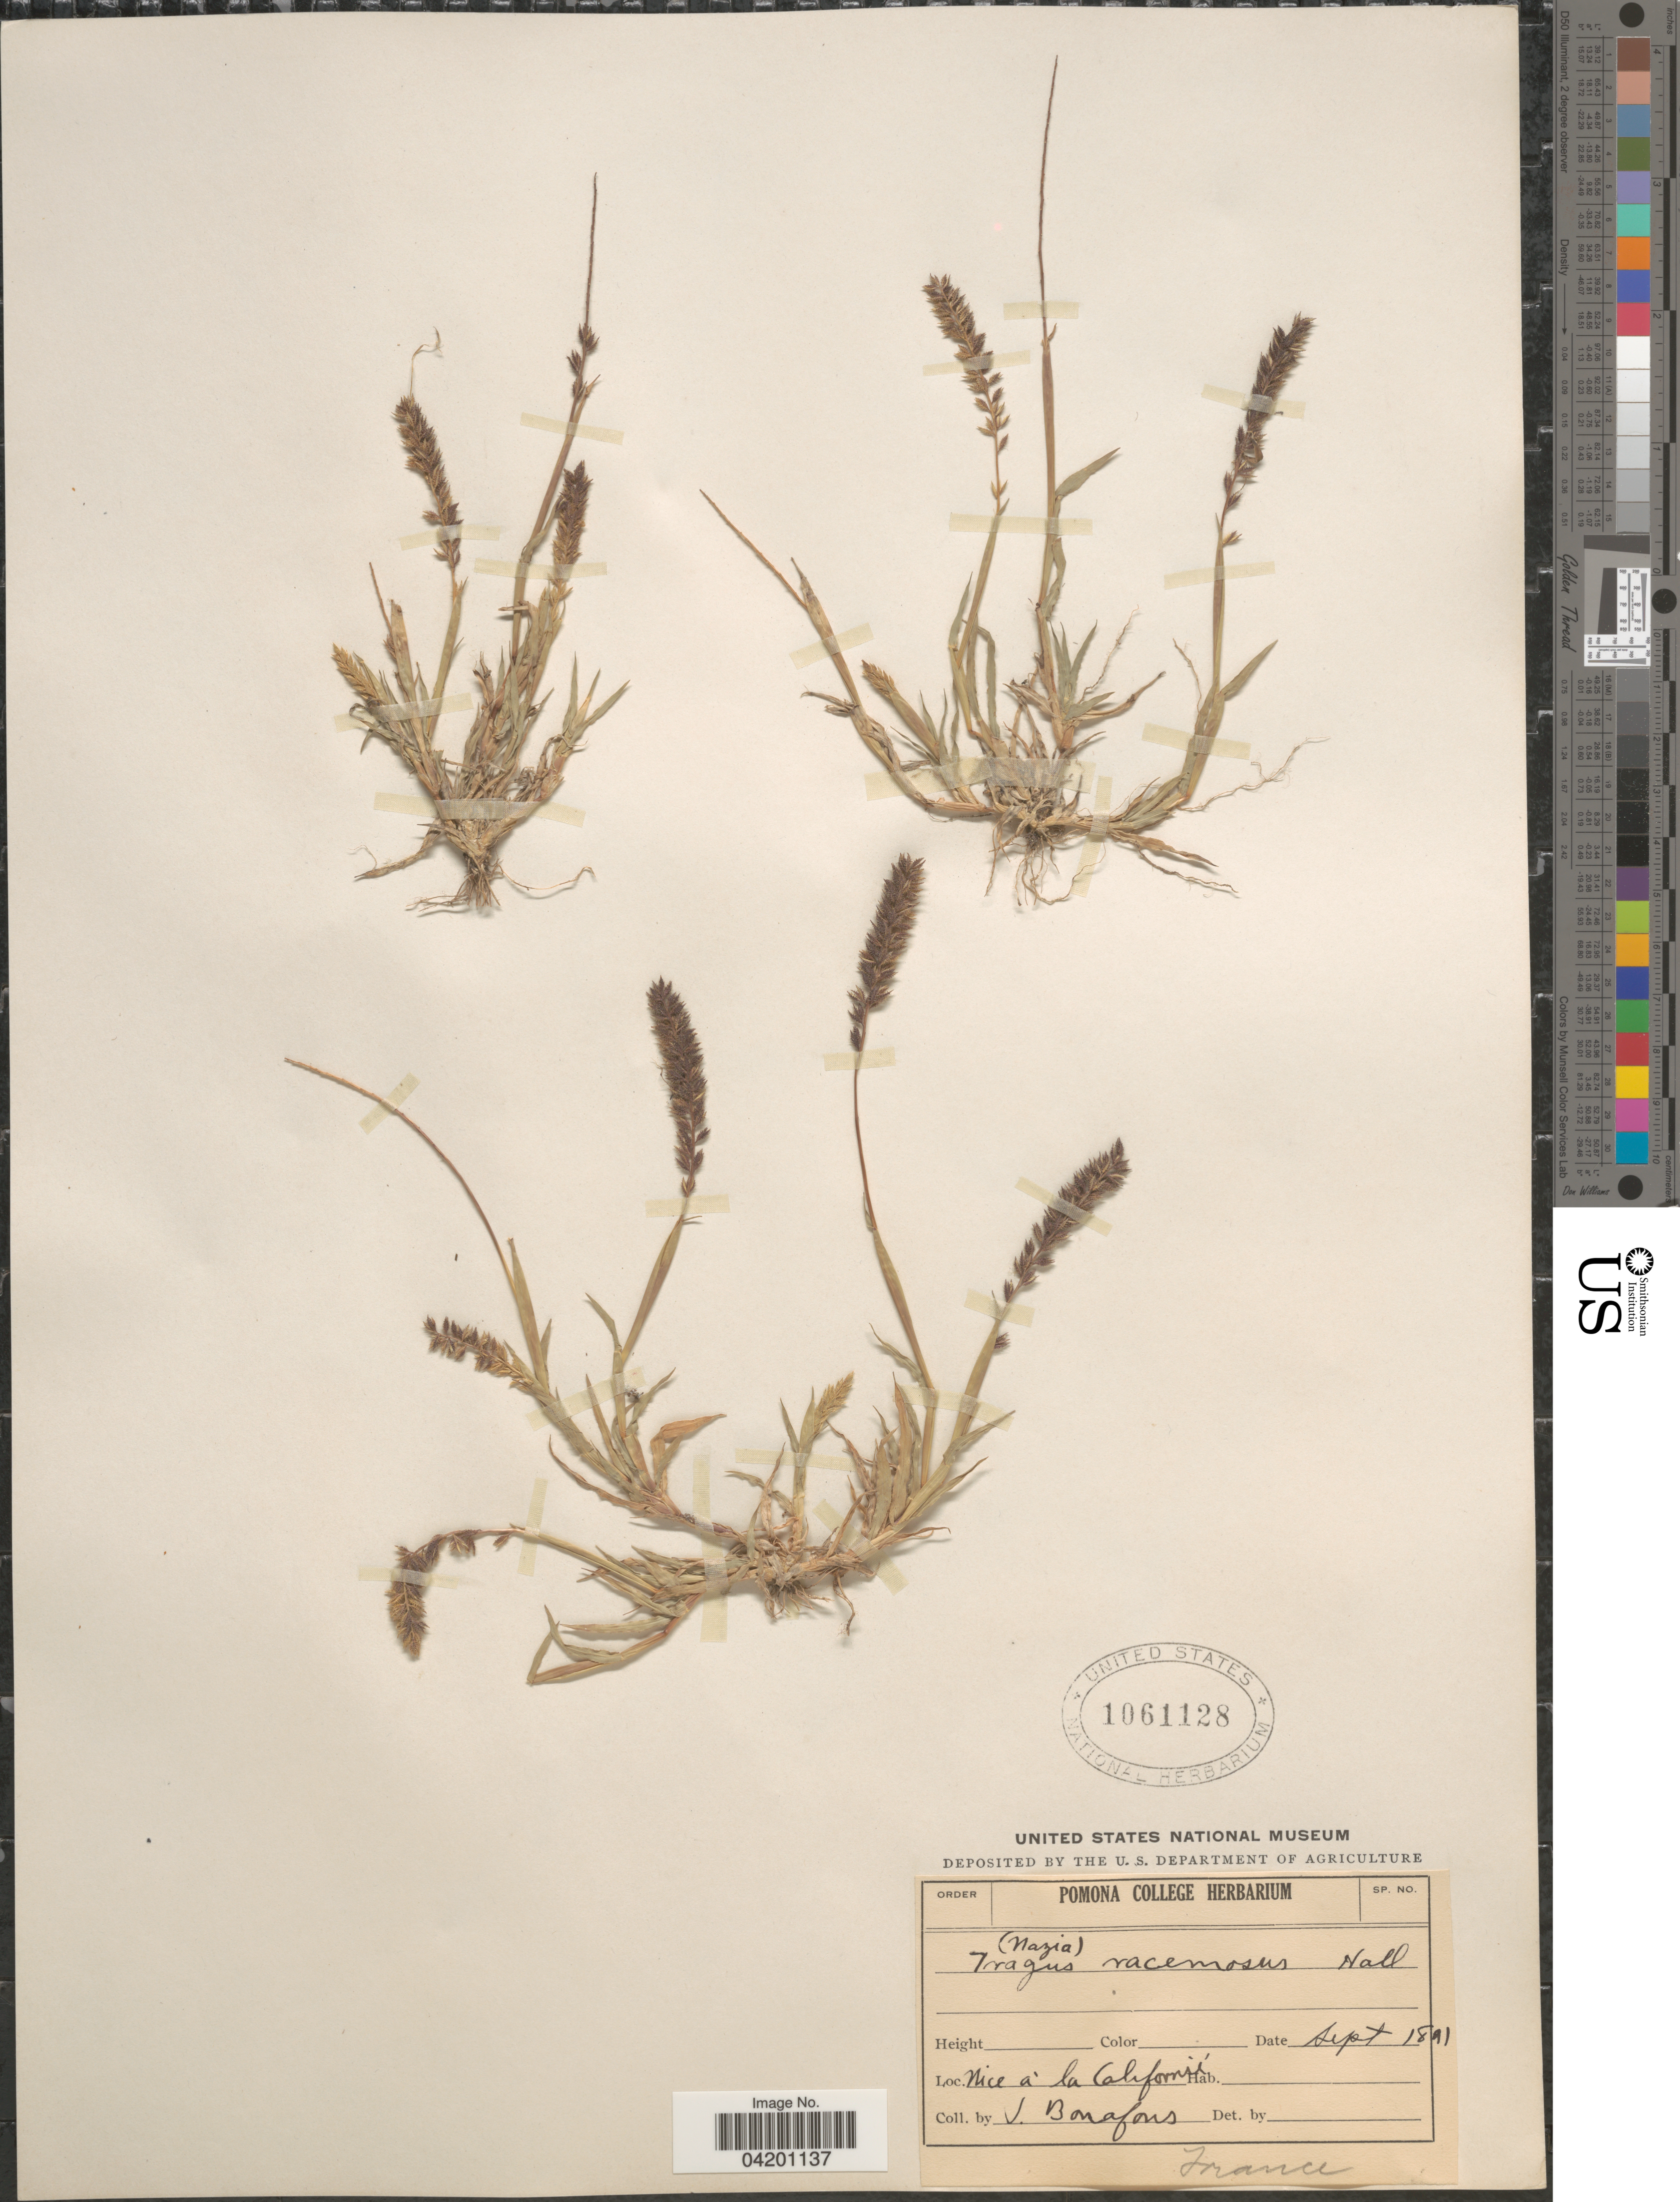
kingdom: Plantae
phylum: Tracheophyta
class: Liliopsida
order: Poales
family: Poaceae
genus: Tragus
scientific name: Tragus racemosus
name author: (L.) All.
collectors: V. Bonafons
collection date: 1891-09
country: France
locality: Nice à la Californié.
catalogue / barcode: US 1061128